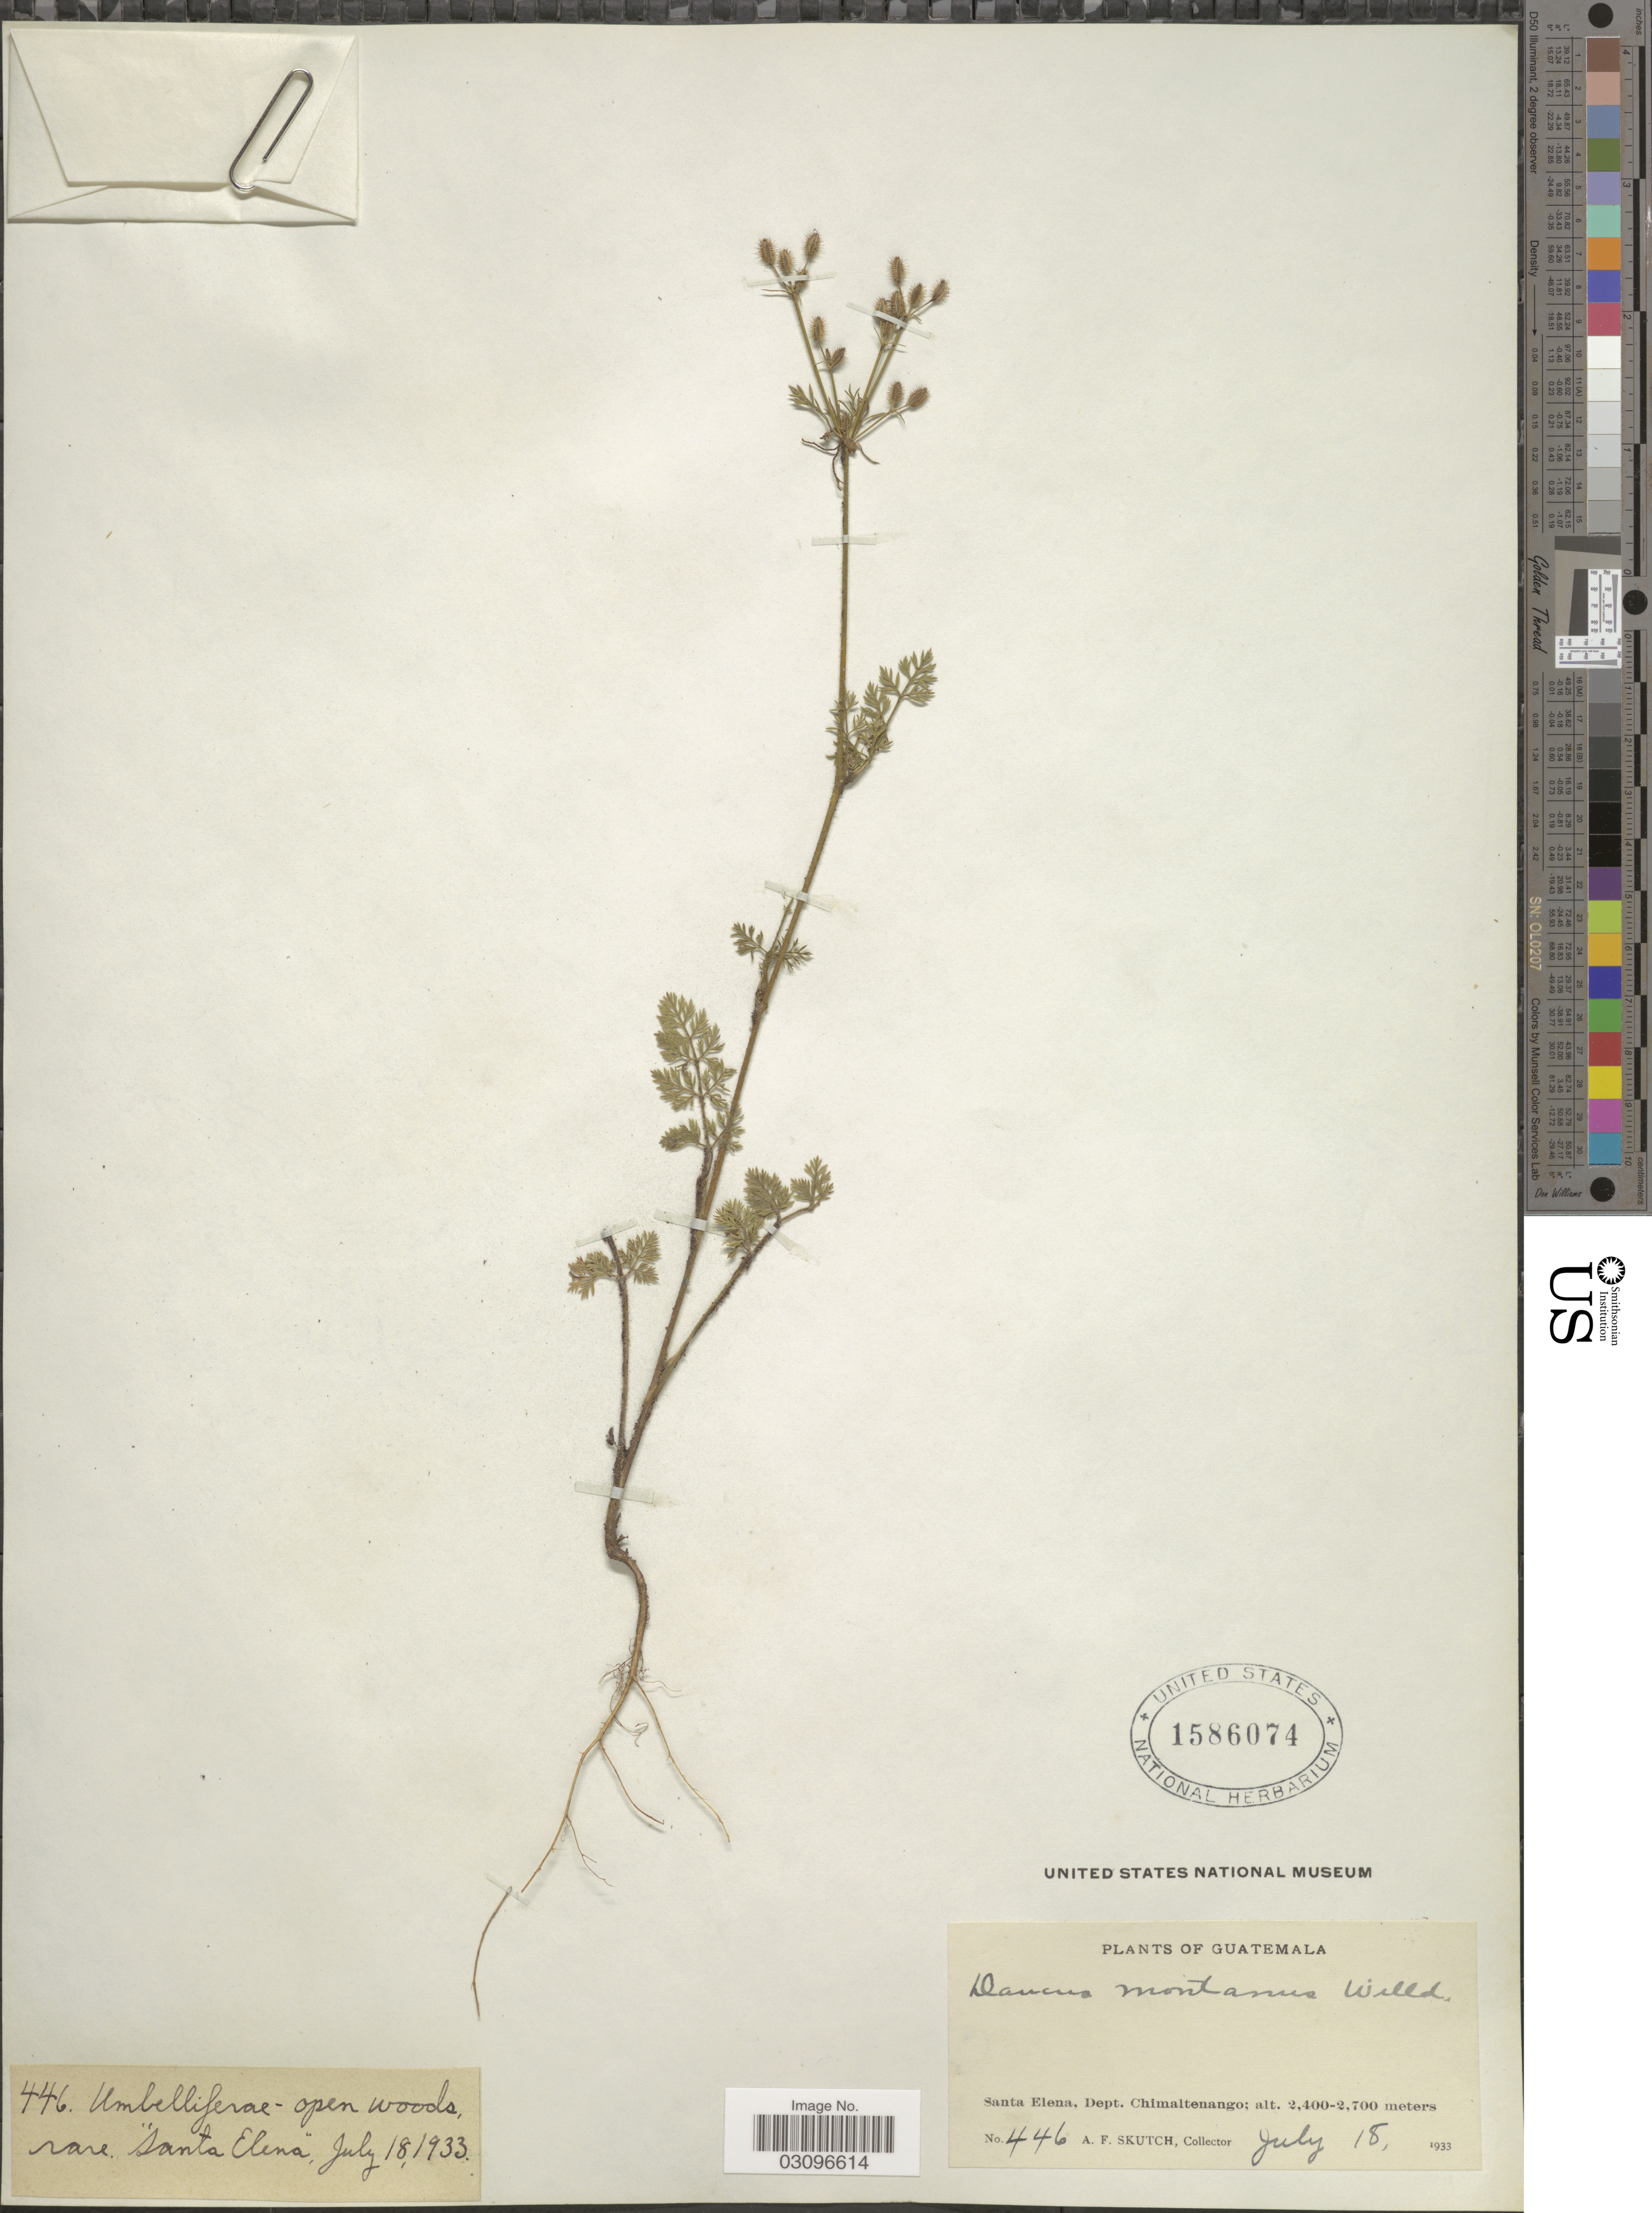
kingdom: Plantae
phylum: Tracheophyta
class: Magnoliopsida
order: Apiales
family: Apiaceae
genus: Daucus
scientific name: Daucus montanus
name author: Humb. & Bonpl. ex Spreng.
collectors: A. F. Skutch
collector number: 446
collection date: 1933-07-18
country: Guatemala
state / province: Chimaltenango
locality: Santa Elena, Dept. Chimaltenango.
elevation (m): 2400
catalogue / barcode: US 1586074